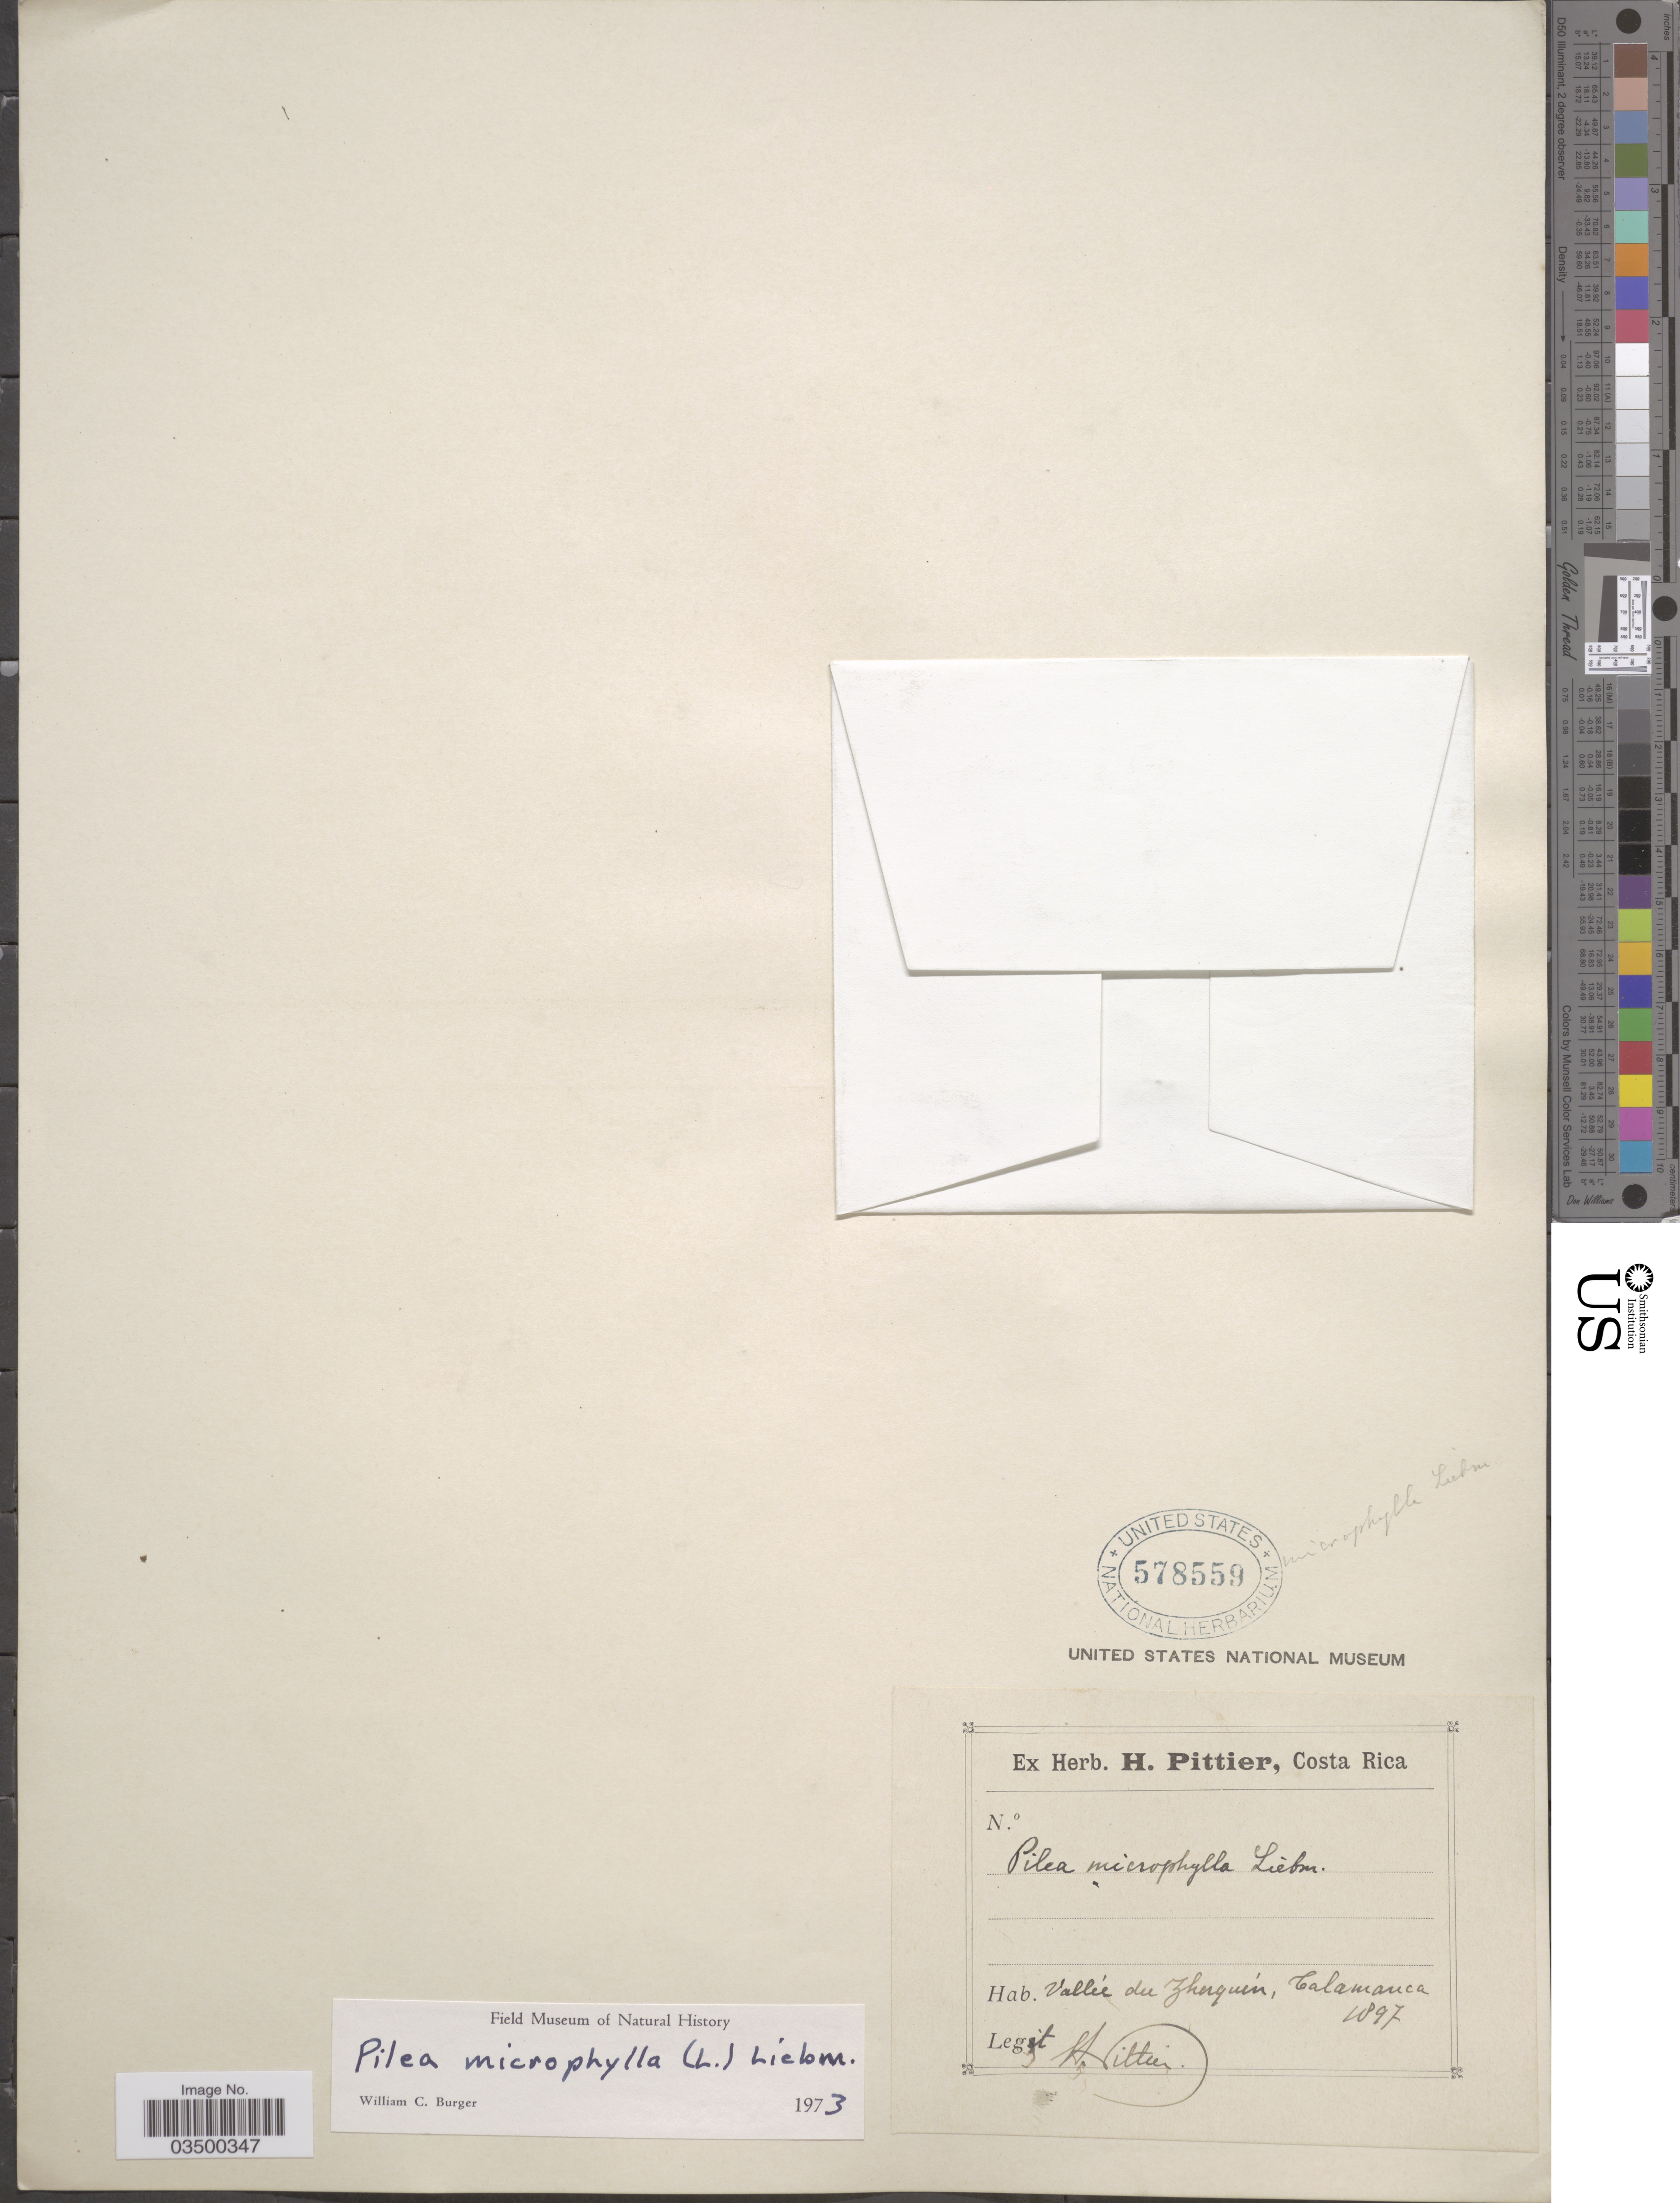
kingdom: Plantae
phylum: Tracheophyta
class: Magnoliopsida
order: Rosales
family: Urticaceae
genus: Pilea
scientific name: Pilea microphylla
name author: (L.) Liebm.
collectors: H. F. Pittier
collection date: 1897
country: Costa Rica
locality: Vallée du Zhaquin, Talamanca.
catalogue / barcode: US 578559